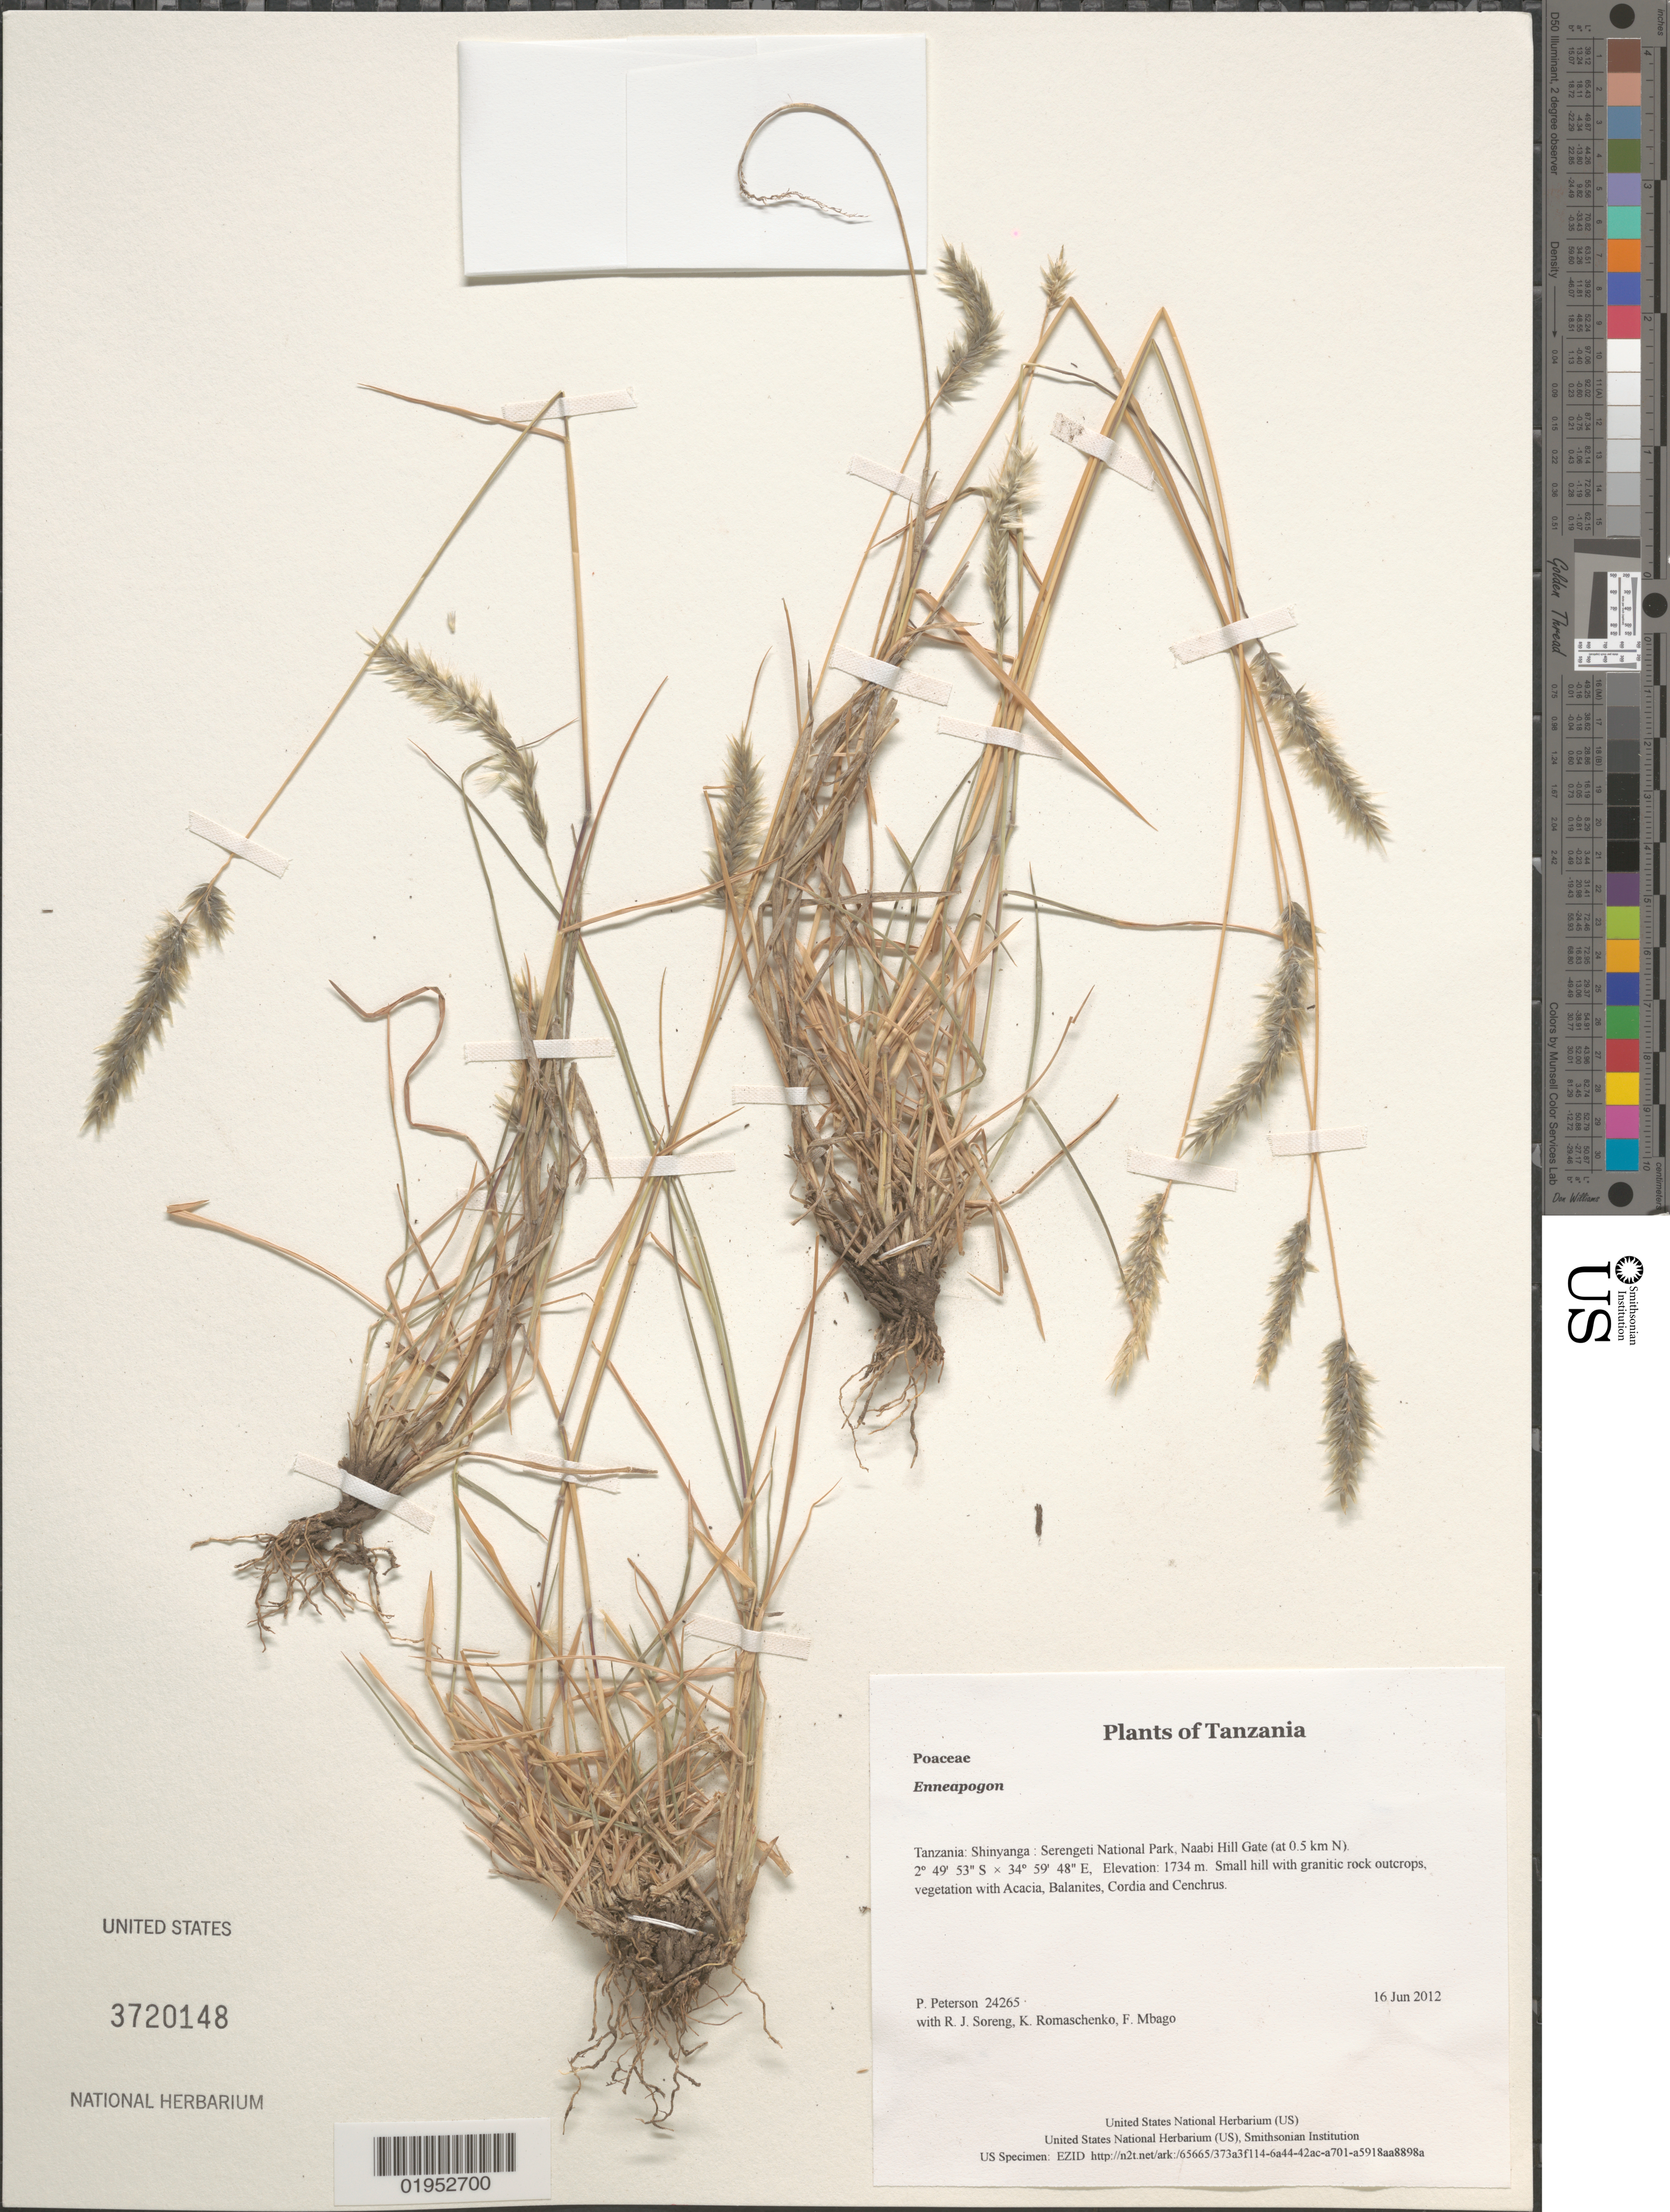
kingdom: Plantae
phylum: Tracheophyta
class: Liliopsida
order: Poales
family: Poaceae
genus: Enneapogon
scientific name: Enneapogon sp.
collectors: P. M. Peterson, R. J. Soreng, K. Romaschenko & F. Mbago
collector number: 24265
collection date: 2012-06-16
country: Tanzania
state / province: Shinyanga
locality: Serengeti National Park, Naabi Hill Gate (at 0.5 km N).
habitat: Small hill with granitic rock outcrops, vegetation with Acacia, Balanites, Cordia and Cenchrus.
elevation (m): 1734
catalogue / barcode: US 3720148